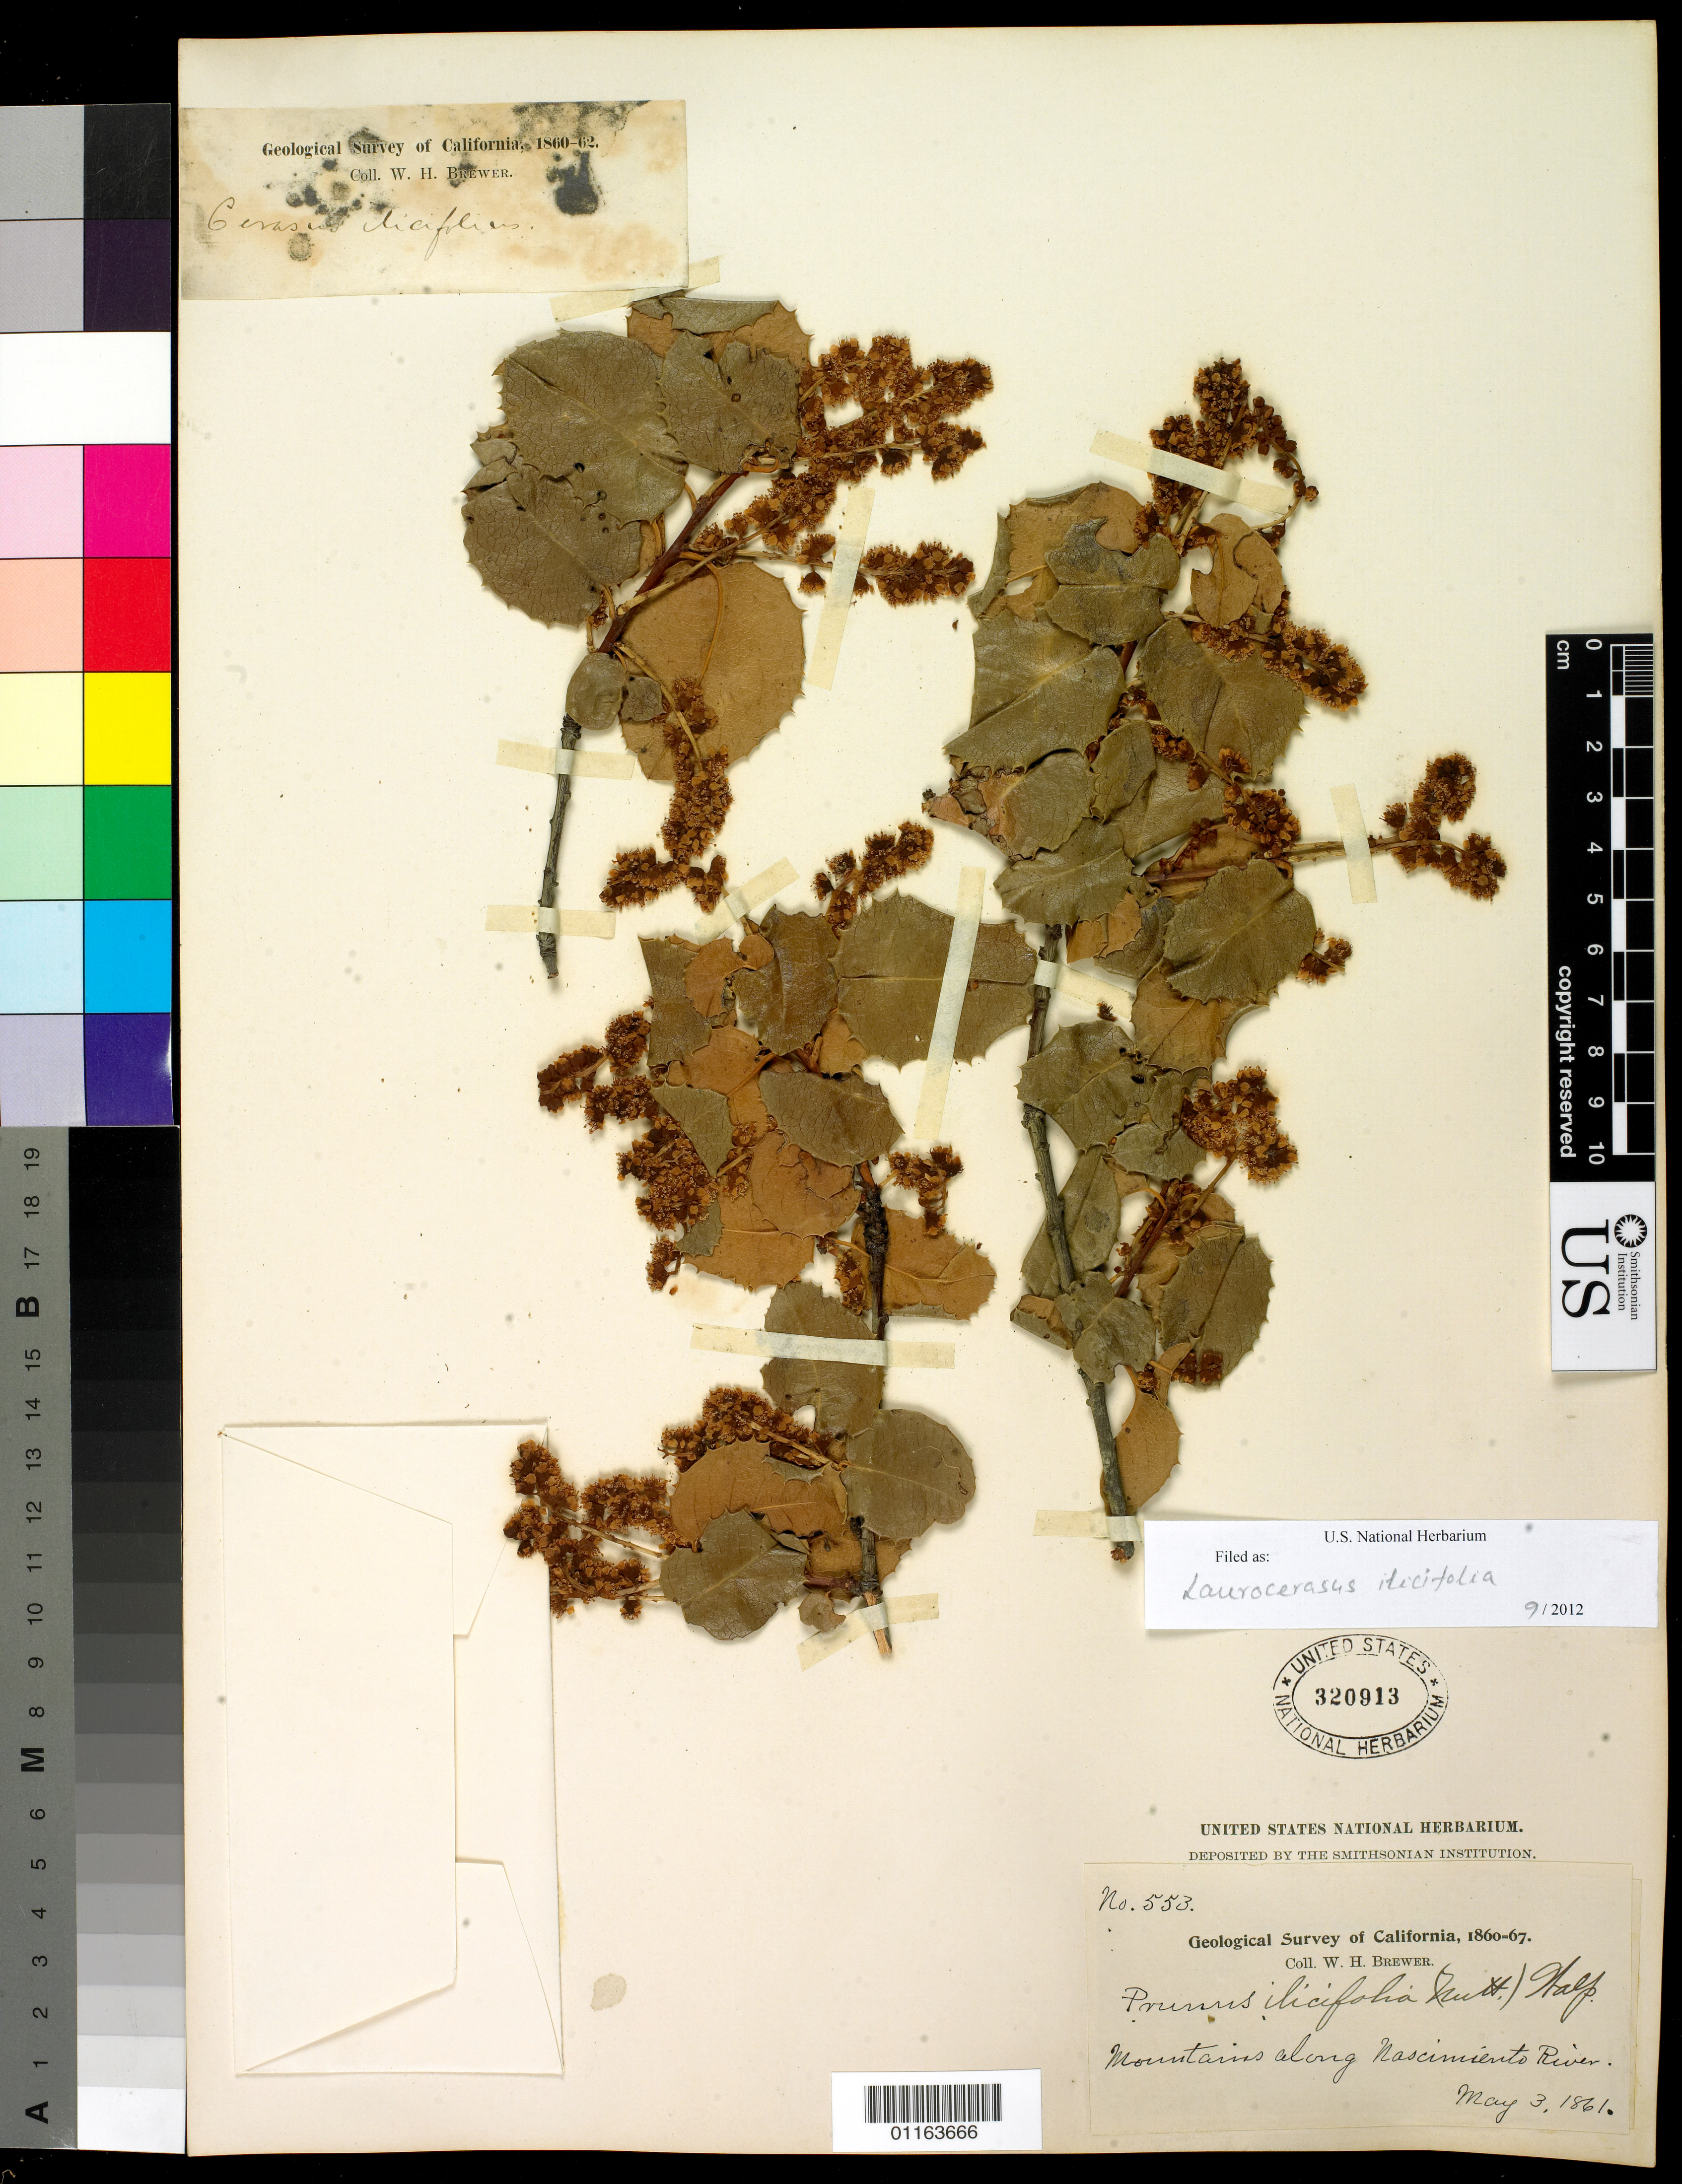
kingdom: Plantae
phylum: Tracheophyta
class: Magnoliopsida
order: Rosales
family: Rosaceae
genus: Prunus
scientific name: Prunus ilicifolia var. ilicifolia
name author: (Nutt. ex Hook. & Arn.) D. Dietr.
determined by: Strong, Mark T., (BOT), Smithsonian Institution - National Museum of Natural History (UNITED STATES)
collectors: W. H. Brewer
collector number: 553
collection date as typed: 03 May 1861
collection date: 1861-05-03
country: United States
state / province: California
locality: Mountains along Nacismiento River.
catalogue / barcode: US 320913